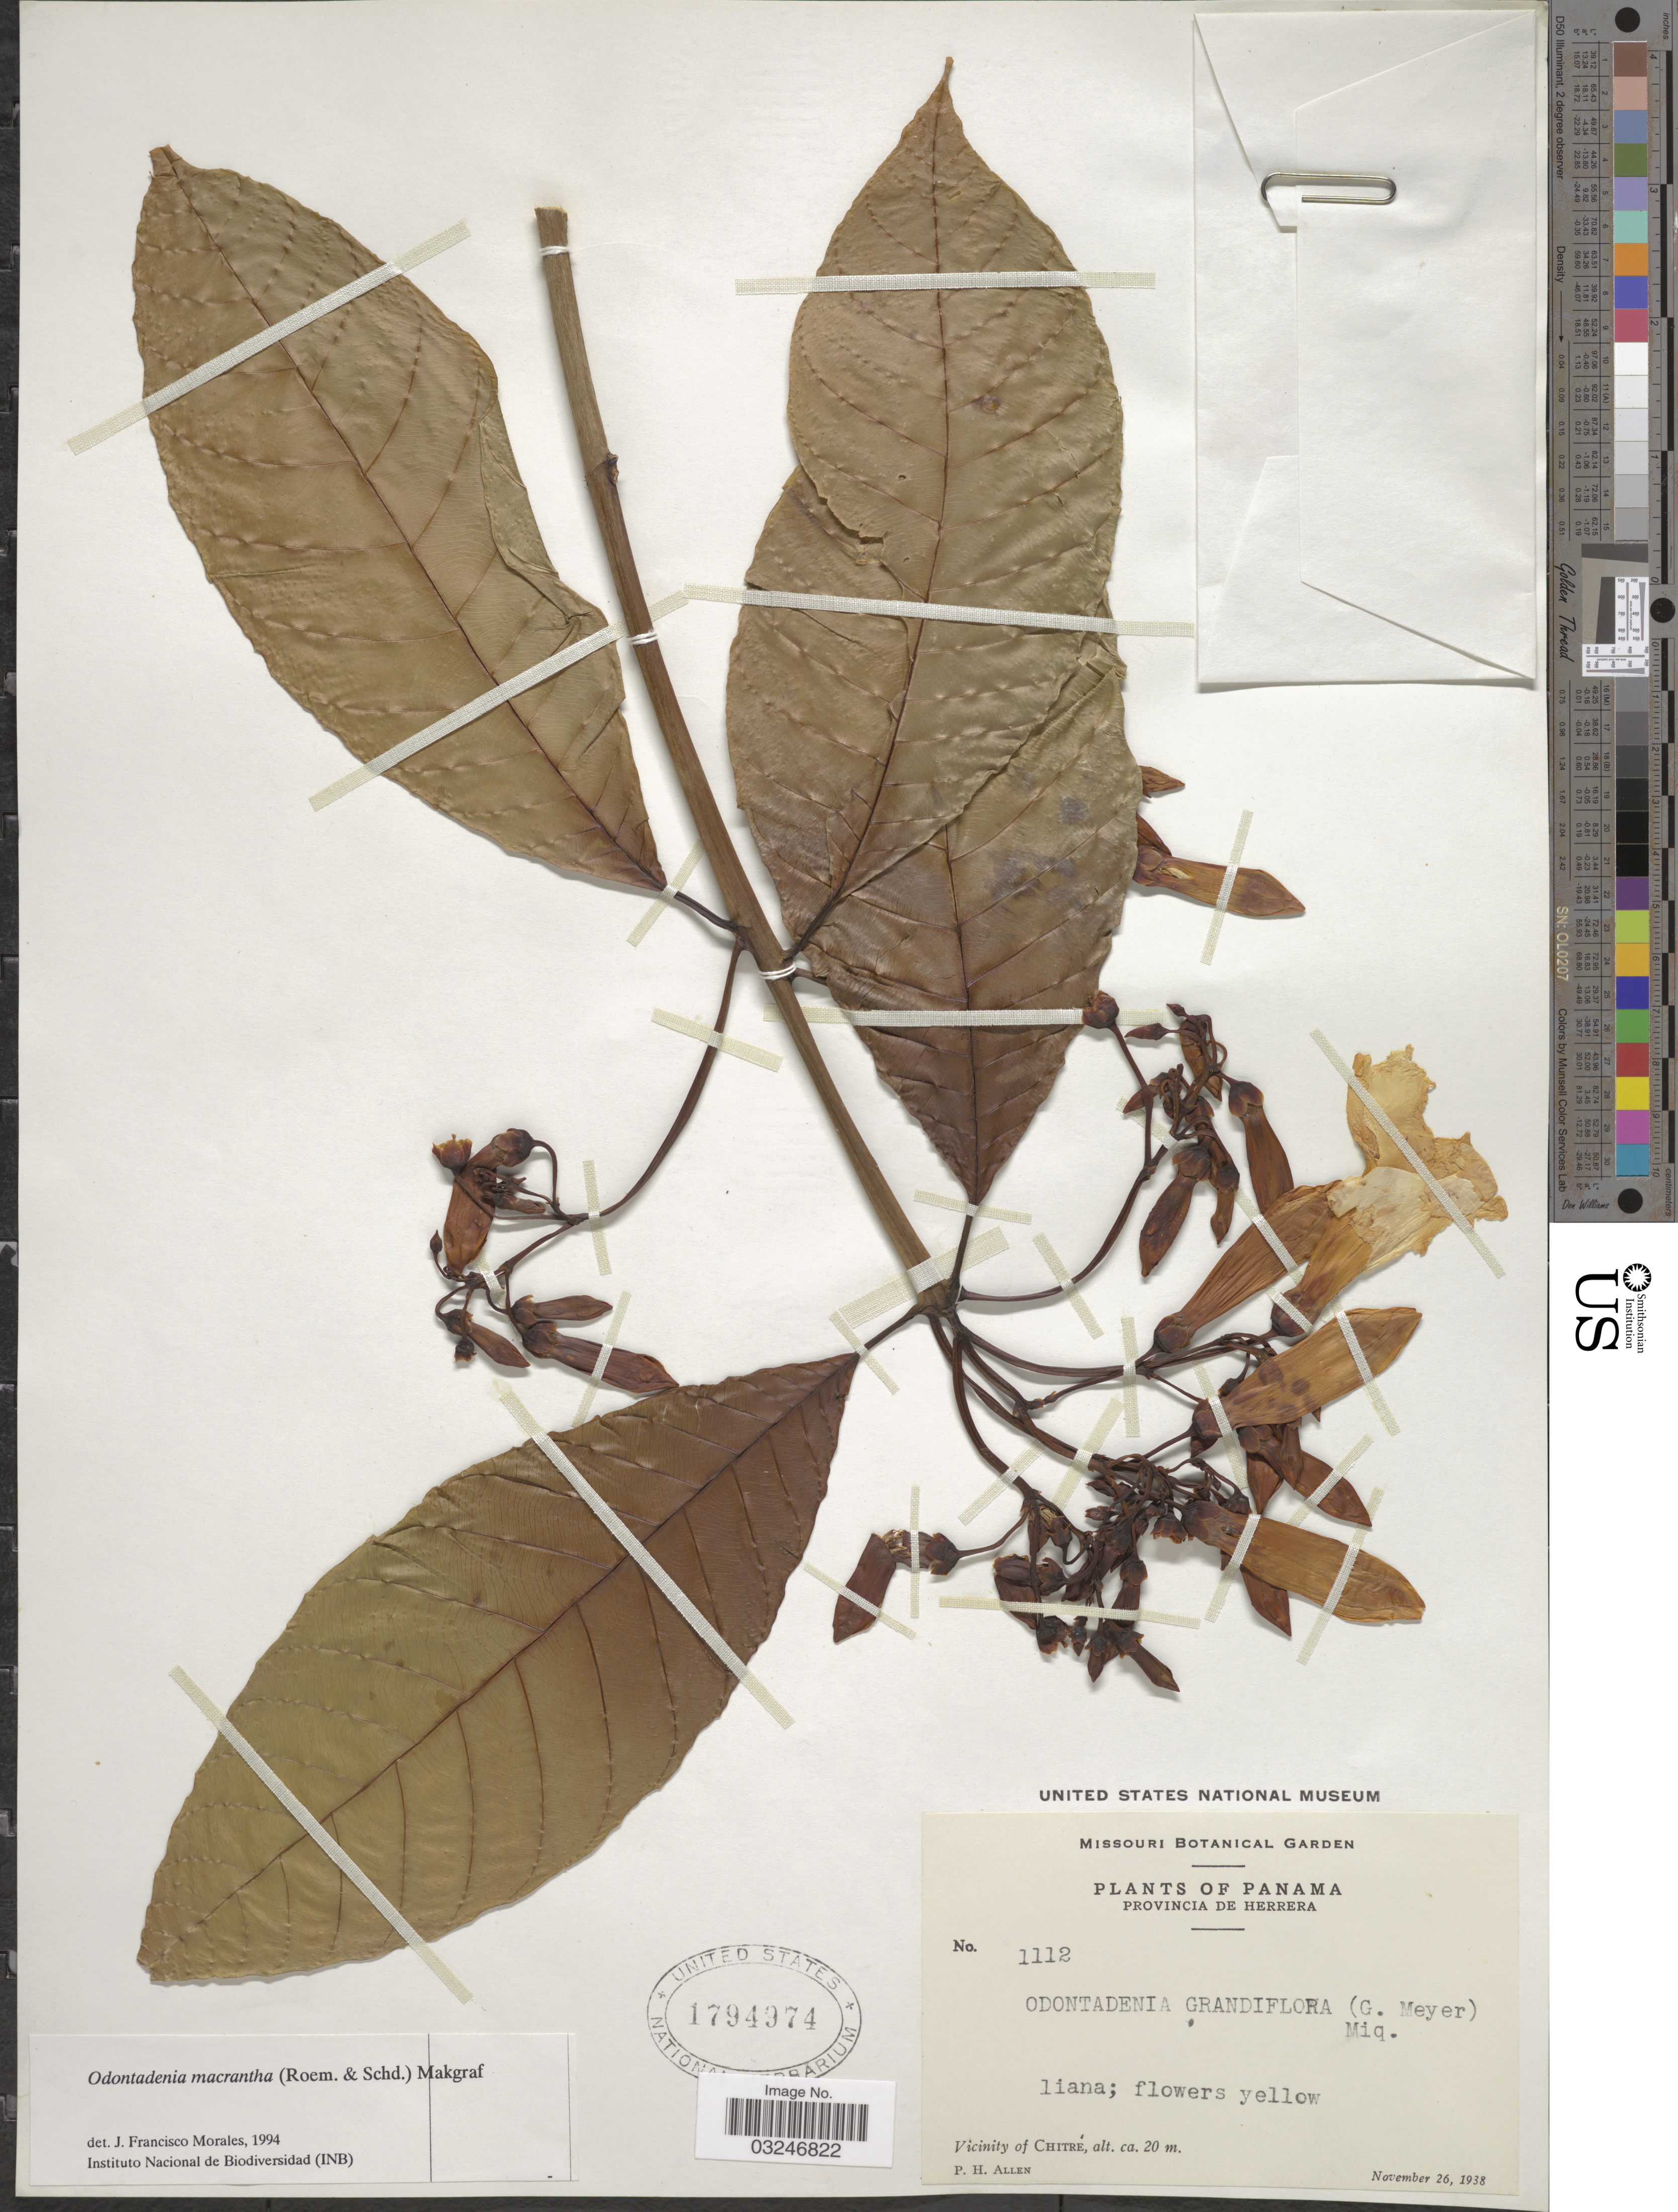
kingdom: Plantae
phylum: Tracheophyta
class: Magnoliopsida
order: Gentianales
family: Apocynaceae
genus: Odontadenia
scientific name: Odontadenia macrantha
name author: (Roem. & Schult.) Markgr.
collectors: P. H. Allen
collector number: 1112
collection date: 1938-11-26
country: Panama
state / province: Herrera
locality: Vicinity of Chitré.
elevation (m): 20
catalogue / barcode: US 1794974